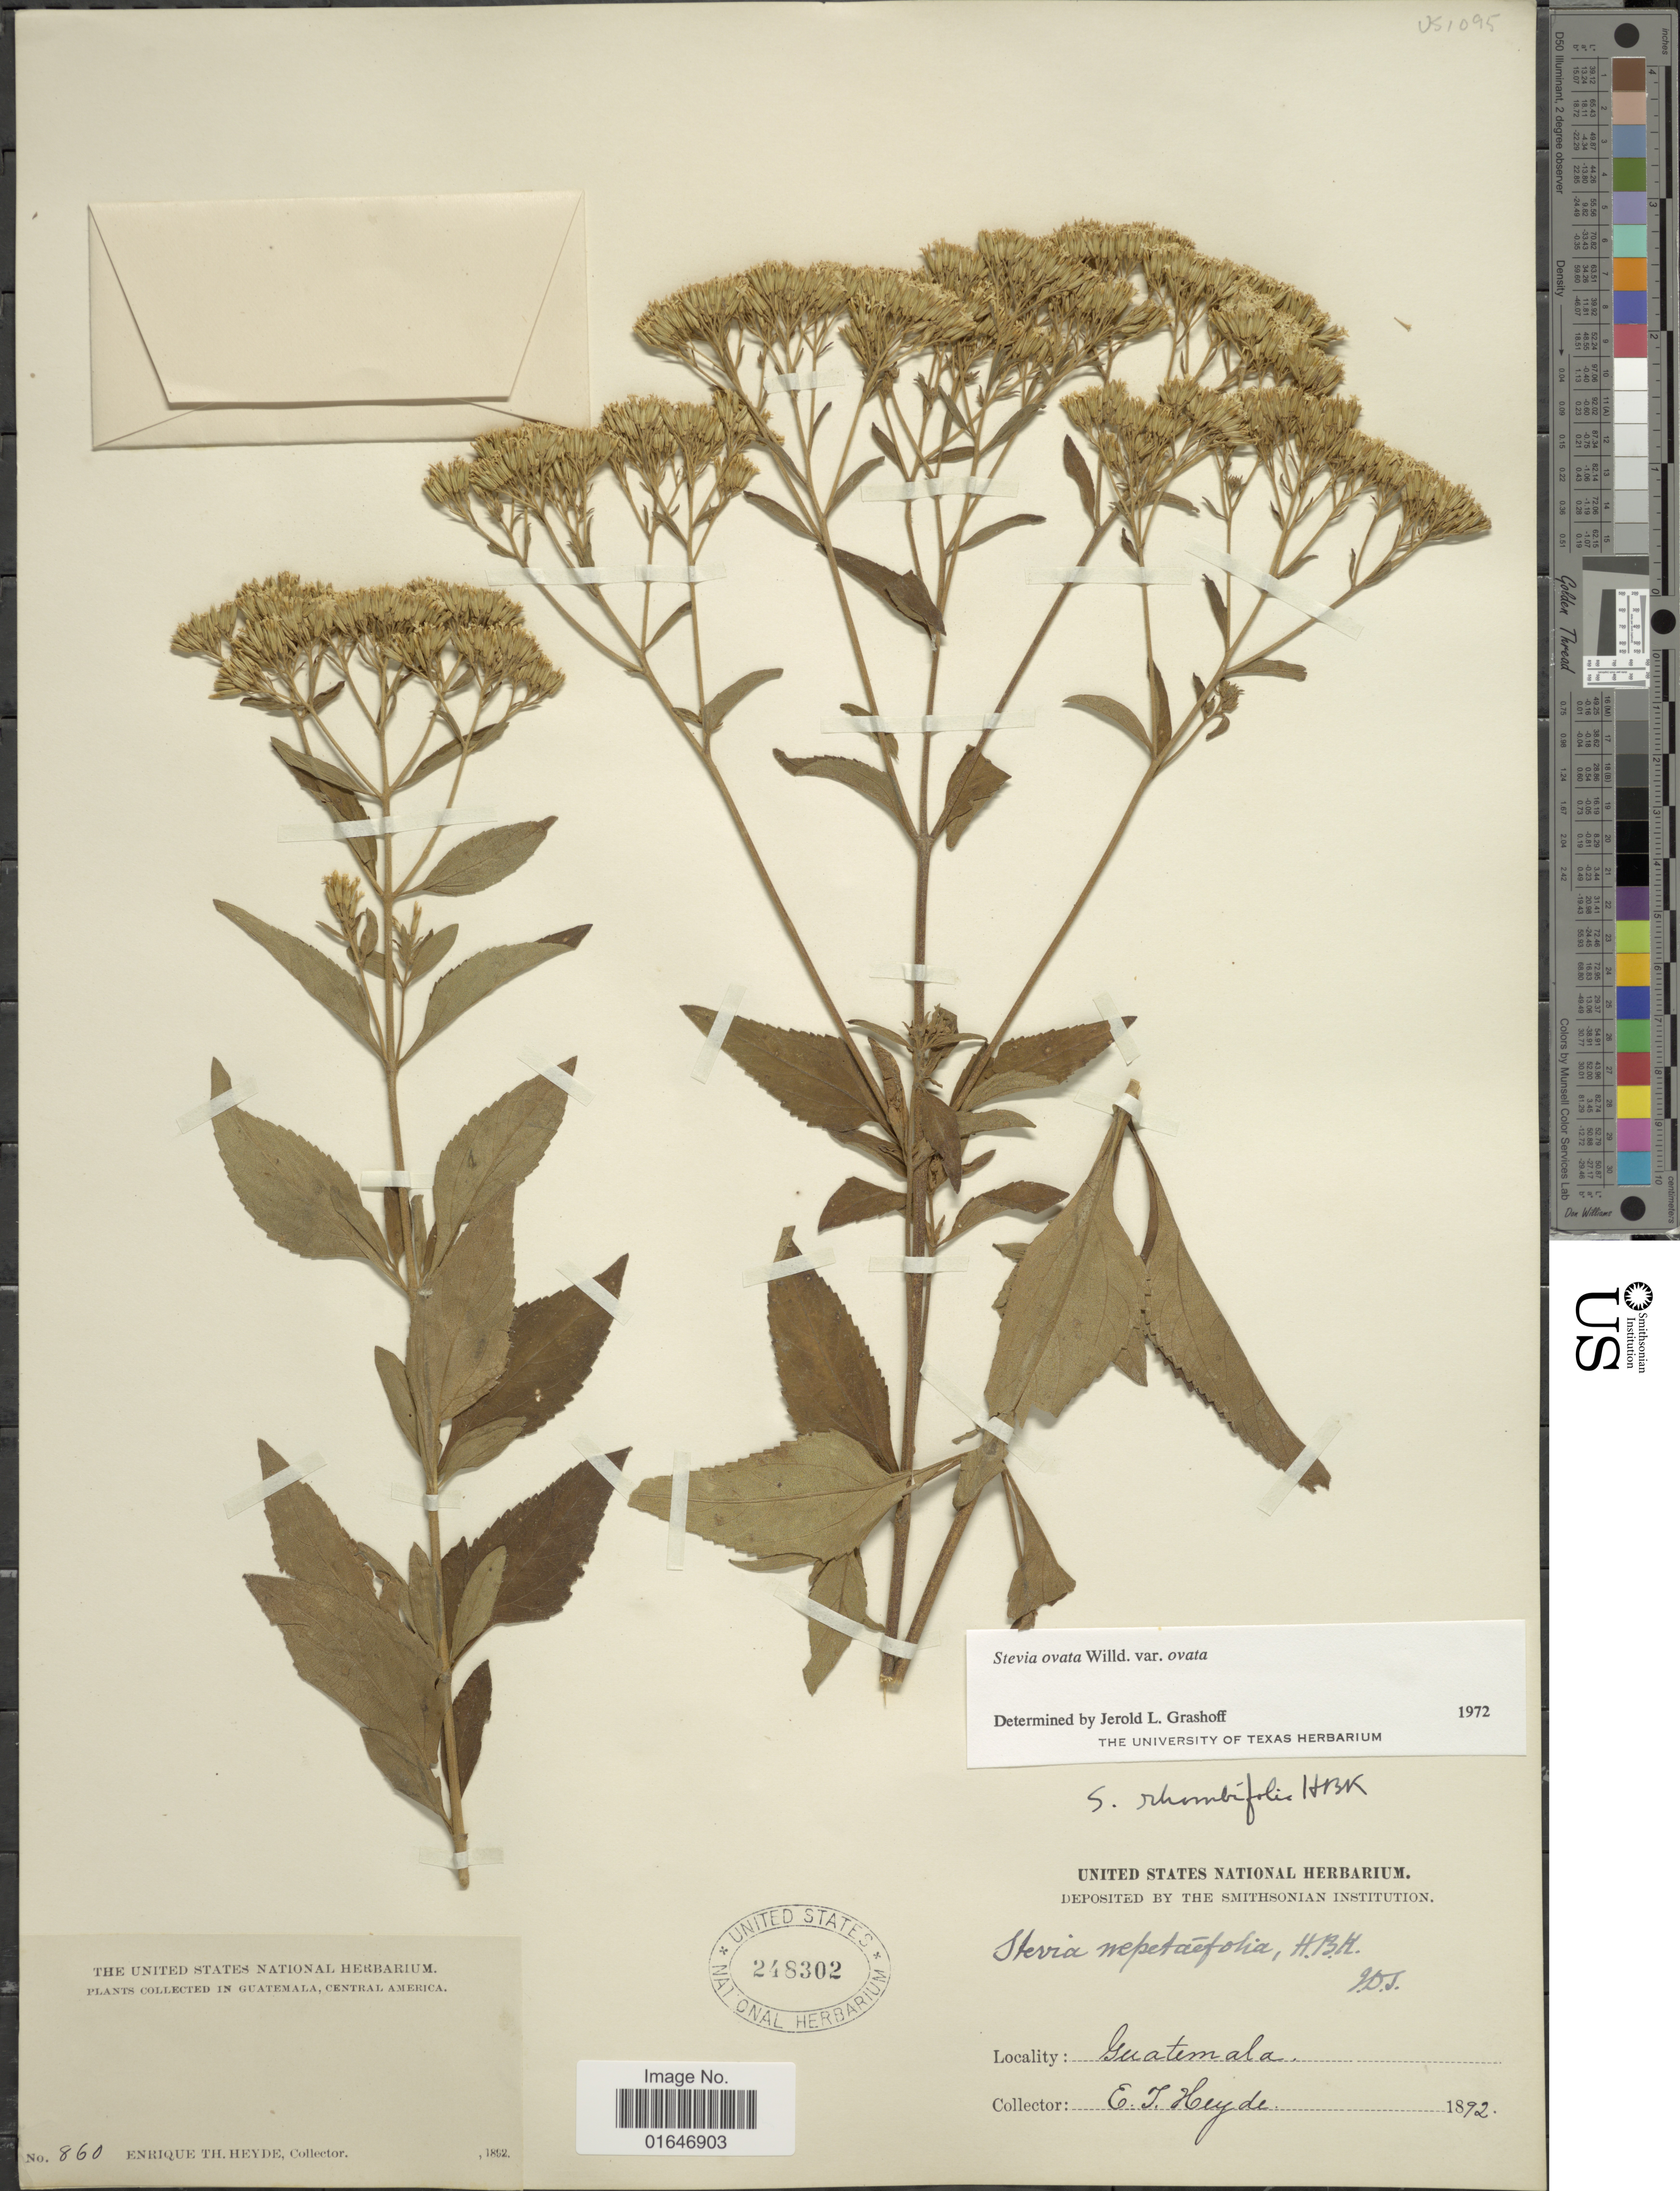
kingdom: Plantae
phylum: Tracheophyta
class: Magnoliopsida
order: Asterales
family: Asteraceae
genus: Stevia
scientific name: Stevia ovata var. ovata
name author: Willd.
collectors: E. T. Heyde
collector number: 860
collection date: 1892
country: Guatemala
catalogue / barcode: US 248302